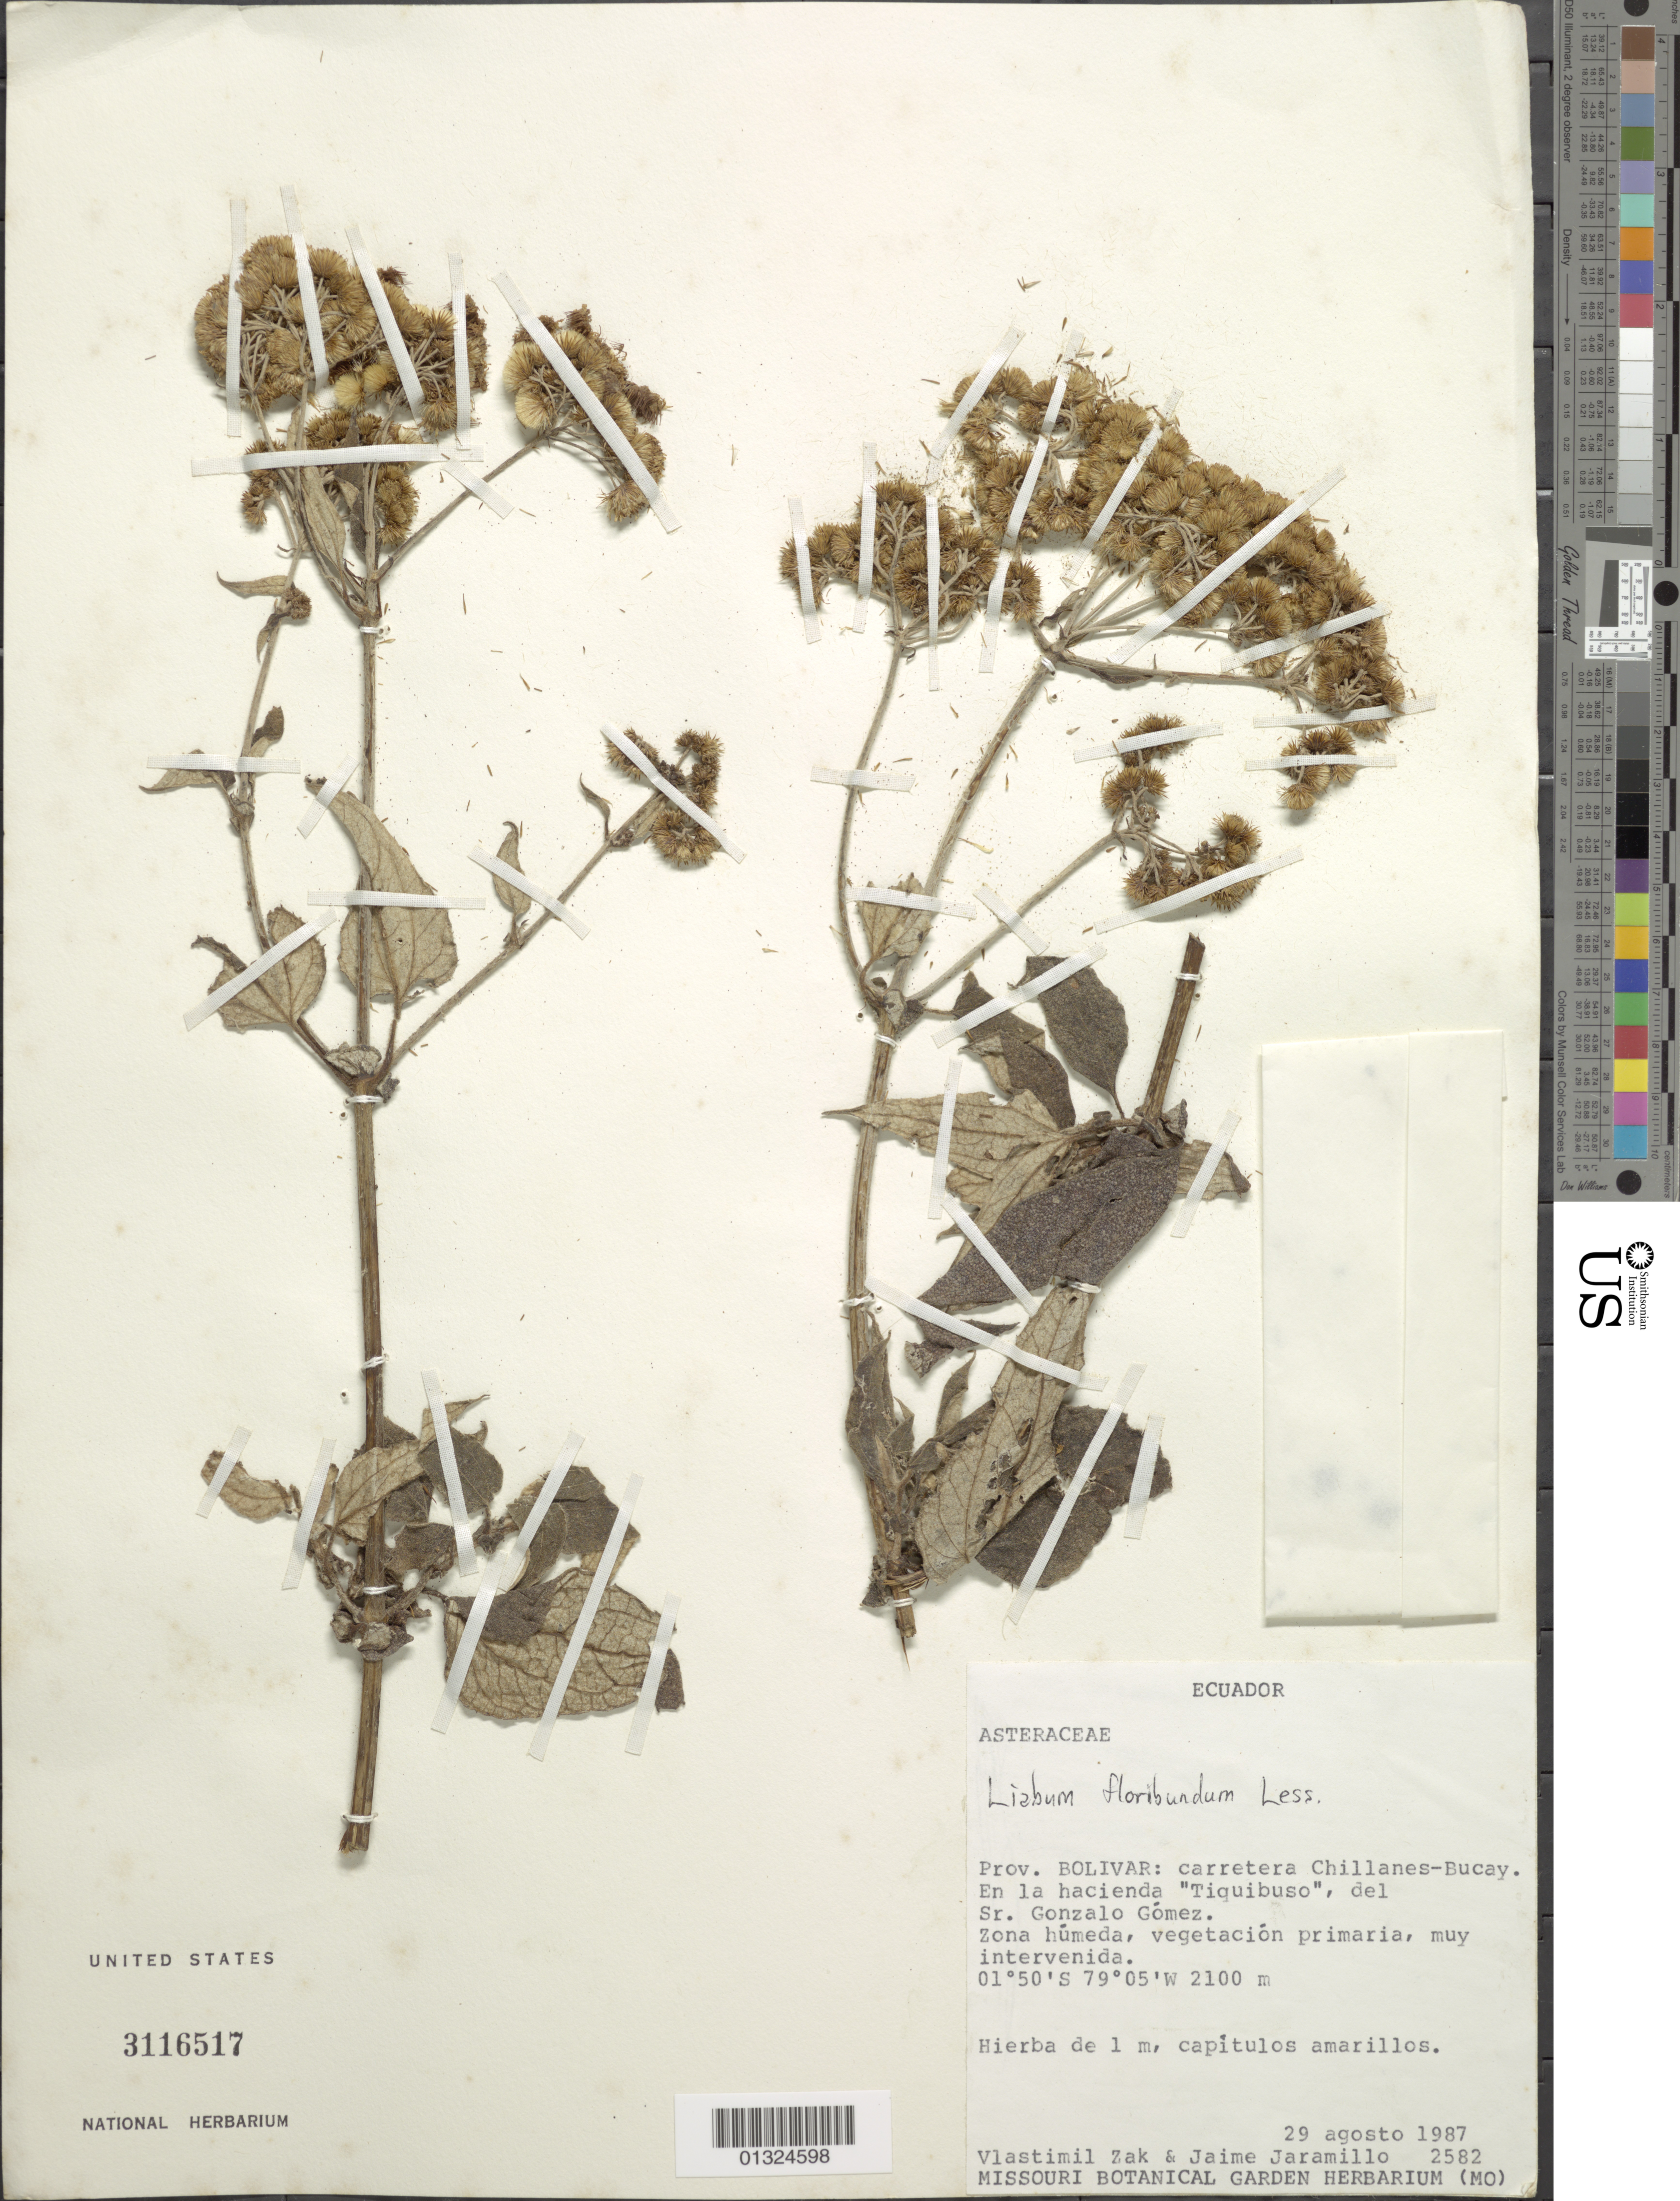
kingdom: Plantae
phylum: Tracheophyta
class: Magnoliopsida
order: Asterales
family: Asteraceae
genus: Liabum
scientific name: Liabum floribundum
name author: Less.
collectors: V. Zak & R. Jaramillo M.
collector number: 2582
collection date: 1987-08-29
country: Ecuador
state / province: Bolivar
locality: Carretera Chillanes-Bucay. En la haciends "Tiquibuso", del Sr. Gonzalo Gomez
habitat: Zona humeda, vegetacion primaria, muy intervenida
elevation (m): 2100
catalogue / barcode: US 3116517